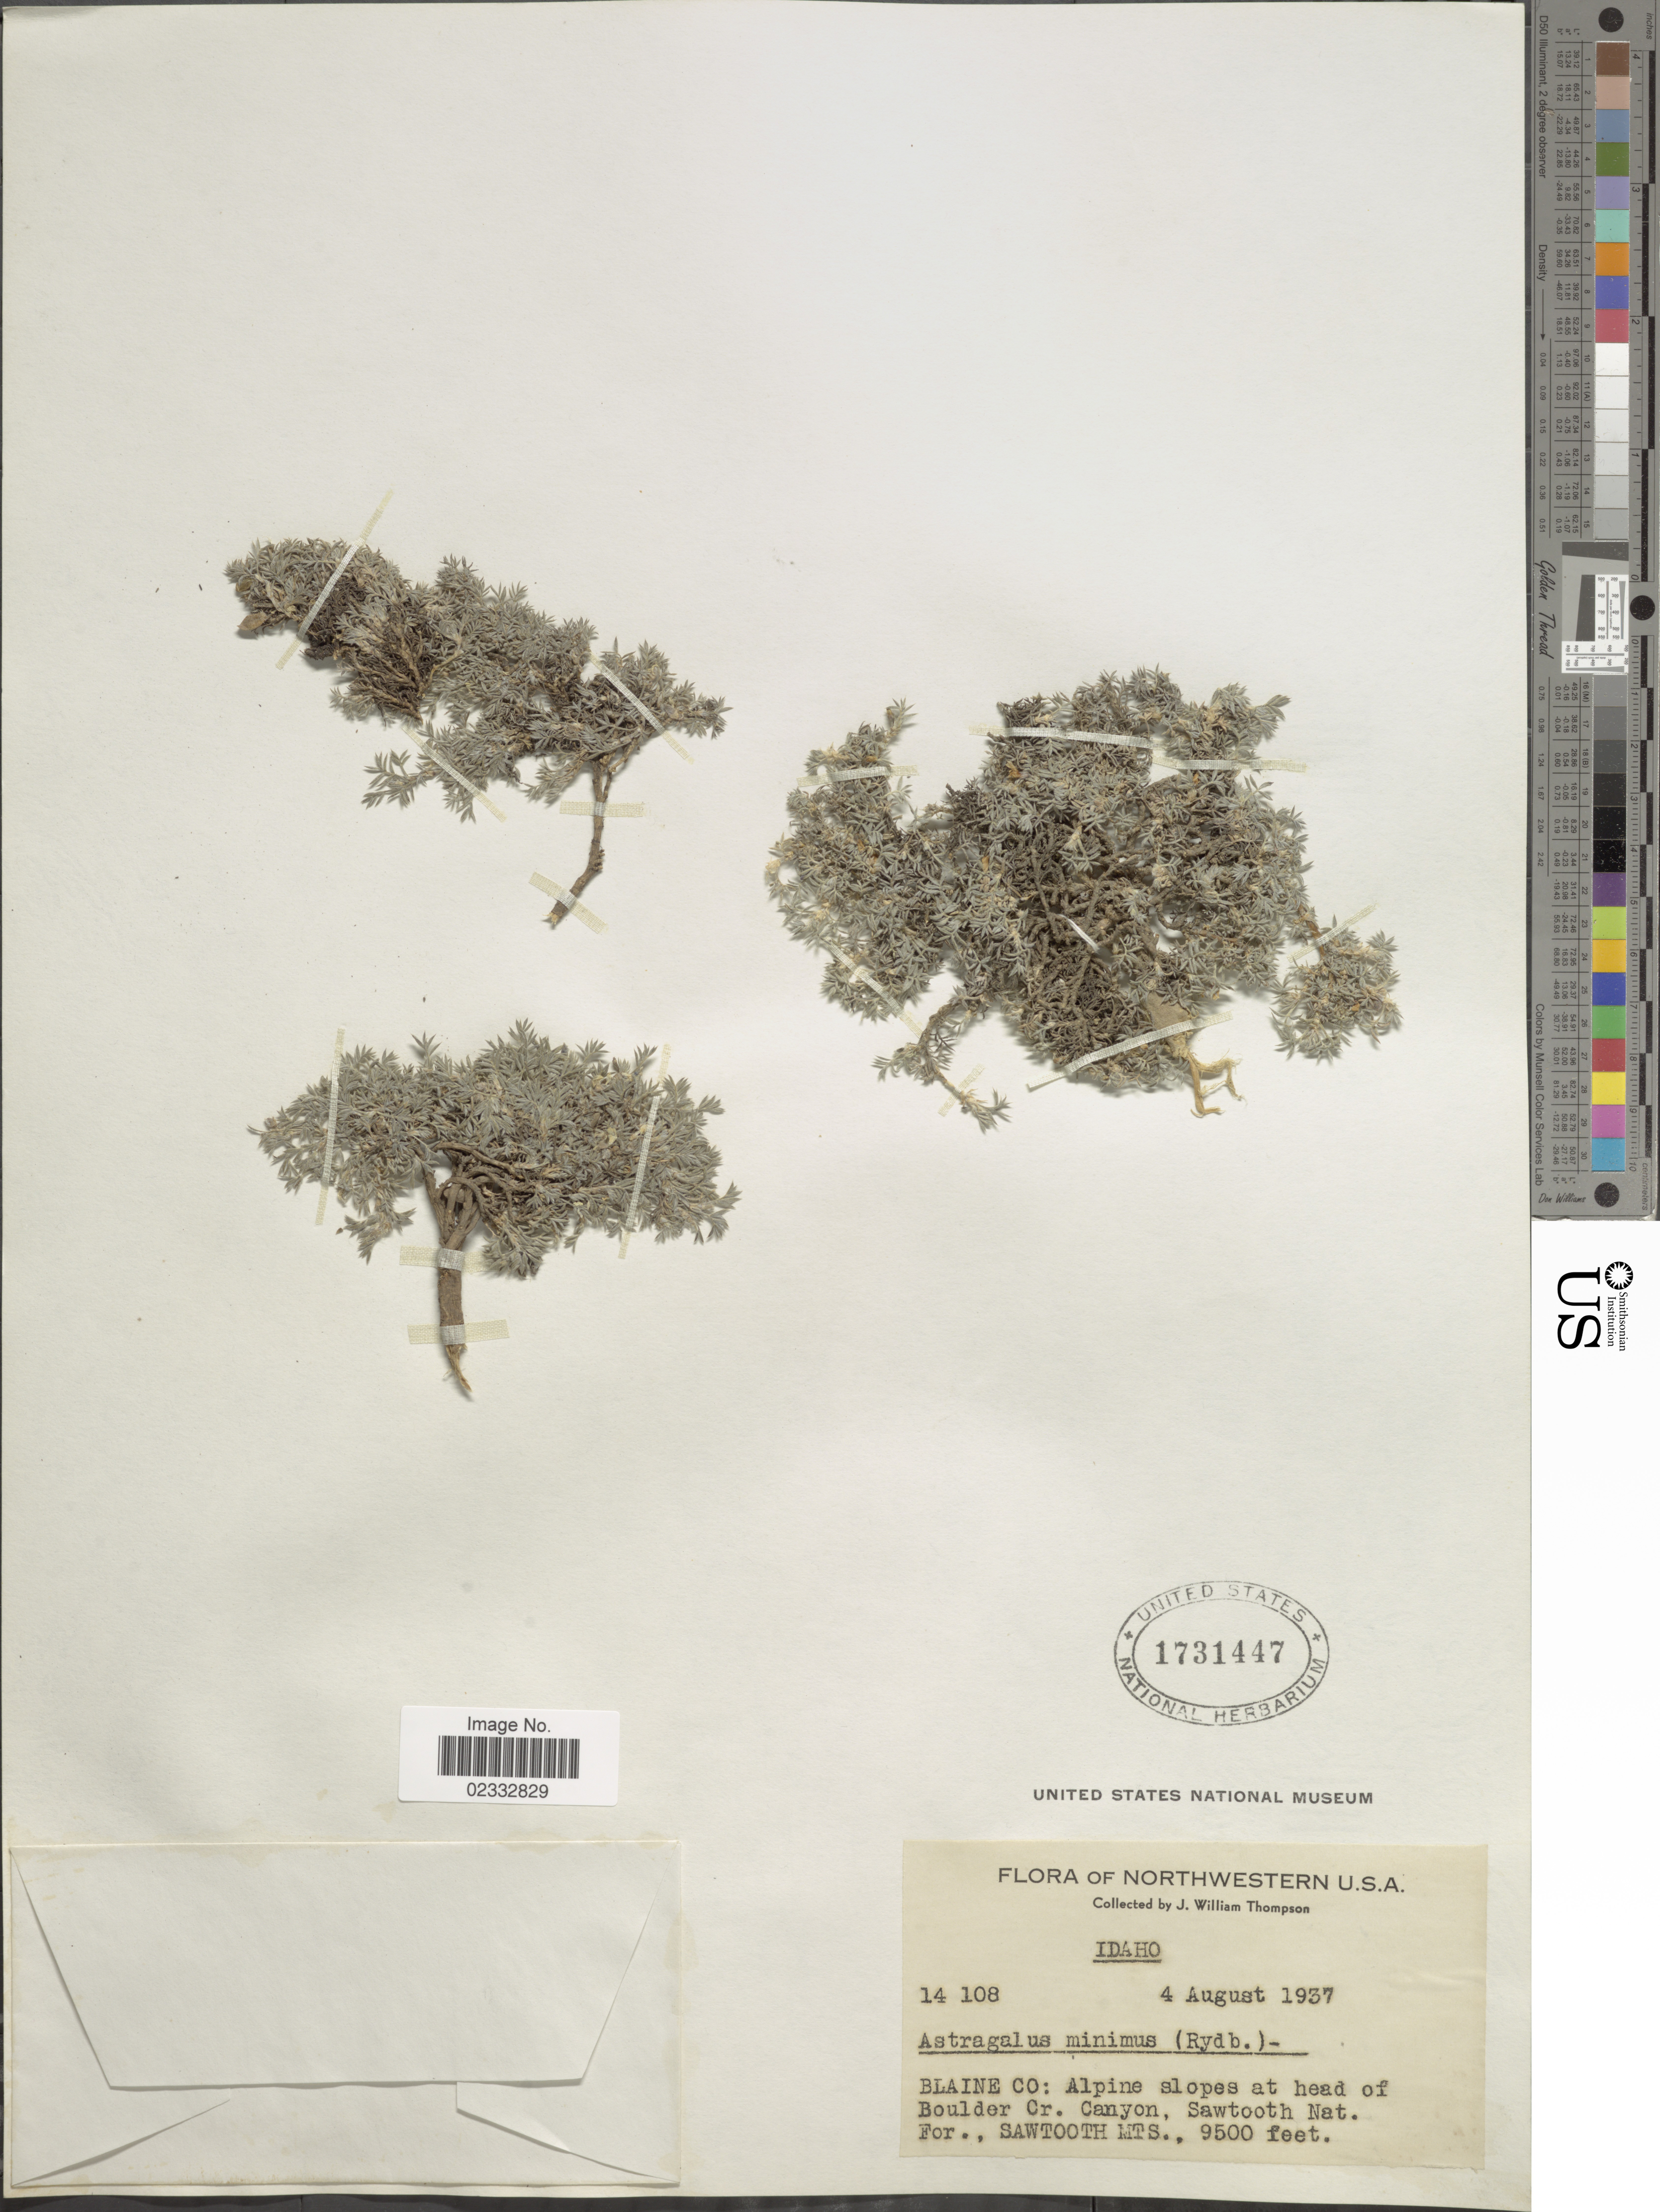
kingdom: Plantae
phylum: Tracheophyta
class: Magnoliopsida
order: Fabales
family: Fabaceae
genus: Astragalus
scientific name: Astragalus minimus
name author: Vogel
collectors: J. W. Thompson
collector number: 14108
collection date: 1937-08-04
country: United States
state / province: Idaho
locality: Northwestern U.S.A., Blaine Co., Alpine slopes at head of Boulder Co., Canyon, Sawtooth Nat. For., Sawtooth Mts.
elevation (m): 2896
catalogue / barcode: US 1731447